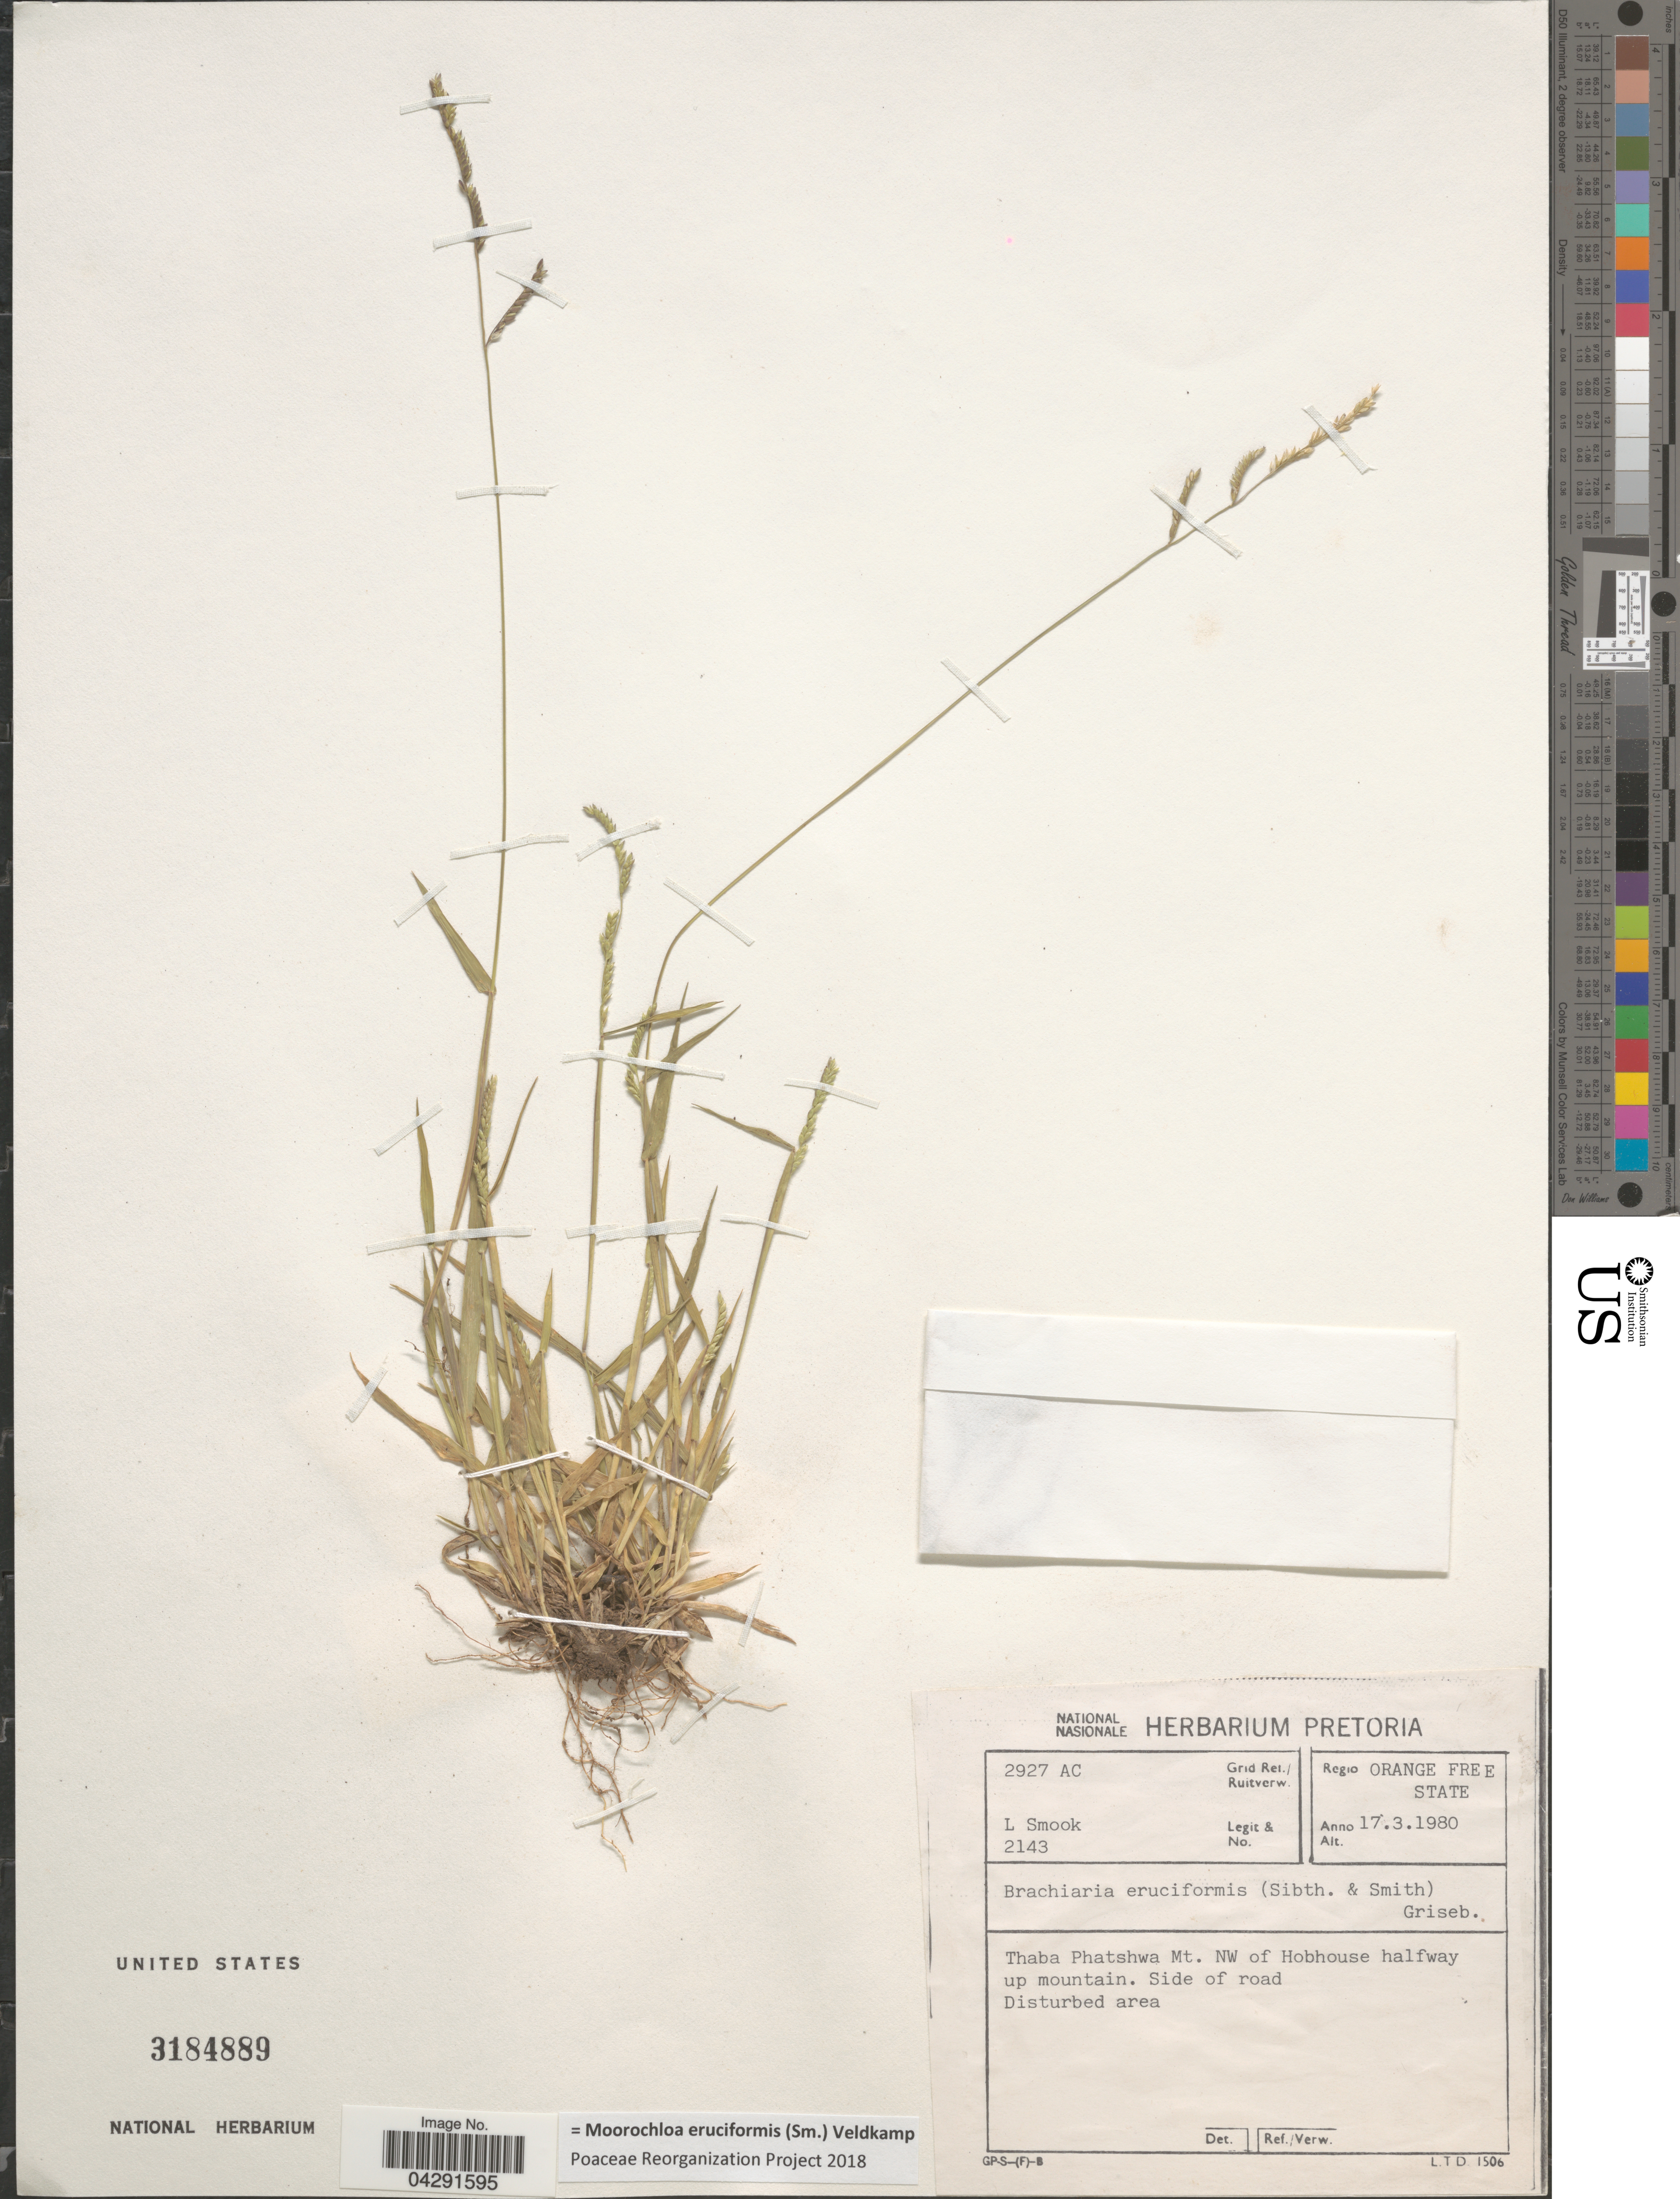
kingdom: Plantae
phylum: Tracheophyta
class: Liliopsida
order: Poales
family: Poaceae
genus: Moorochloa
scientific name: Moorochloa eruciformis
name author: (Sm.) Veldkamp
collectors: L. Smook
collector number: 2143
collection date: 1980-03-17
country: South Africa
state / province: Free State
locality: Grid Ref./Ruitverw. 2927 AC. Regio Orange Free State. Thaba Phatshwa Mt. NW of Hobhouse halfway up mountain. Side of road Disturbed area.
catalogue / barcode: US 3184889